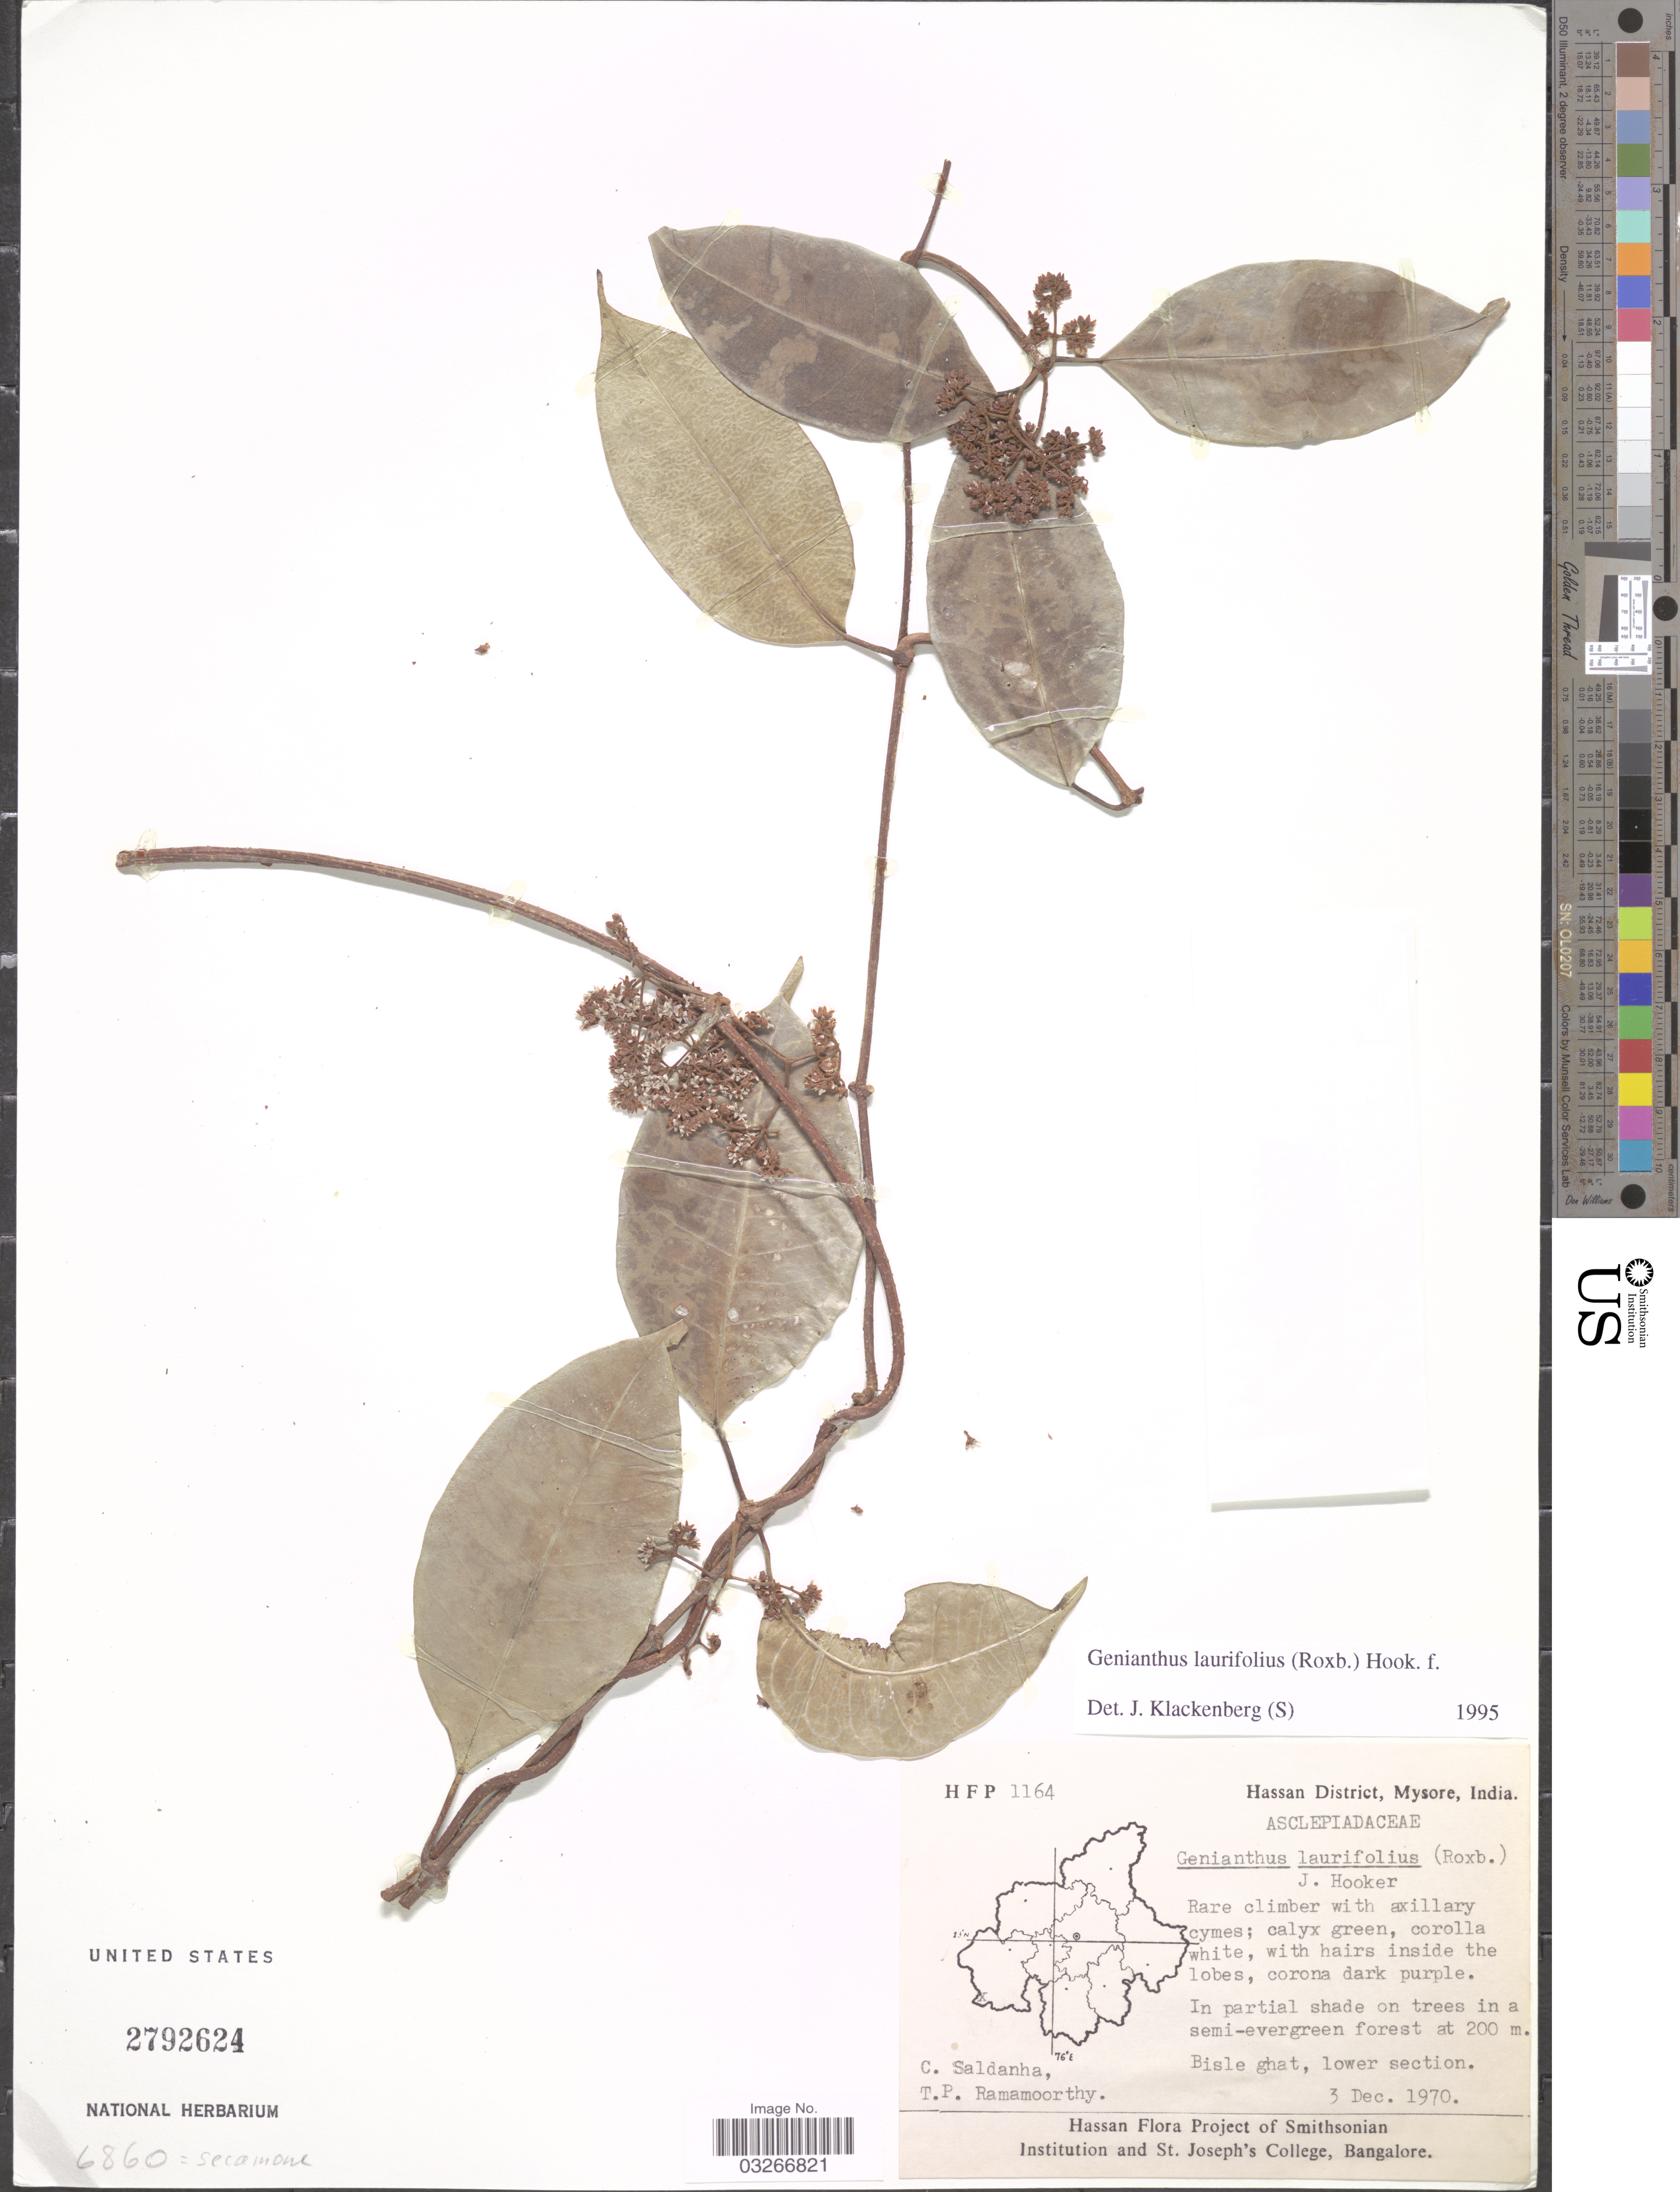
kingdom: Plantae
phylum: Tracheophyta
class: Magnoliopsida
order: Gentianales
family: Apocynaceae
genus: Genianthus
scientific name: Genianthus laurifolius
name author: (Roxb.) Hook. f.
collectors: C. Saldanha & T. P. Ramamoorthy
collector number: HFP1164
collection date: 1970-12-03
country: India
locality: Hassan District, Mysore, Bisle ghat, lower section.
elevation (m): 200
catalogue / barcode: US 2792624